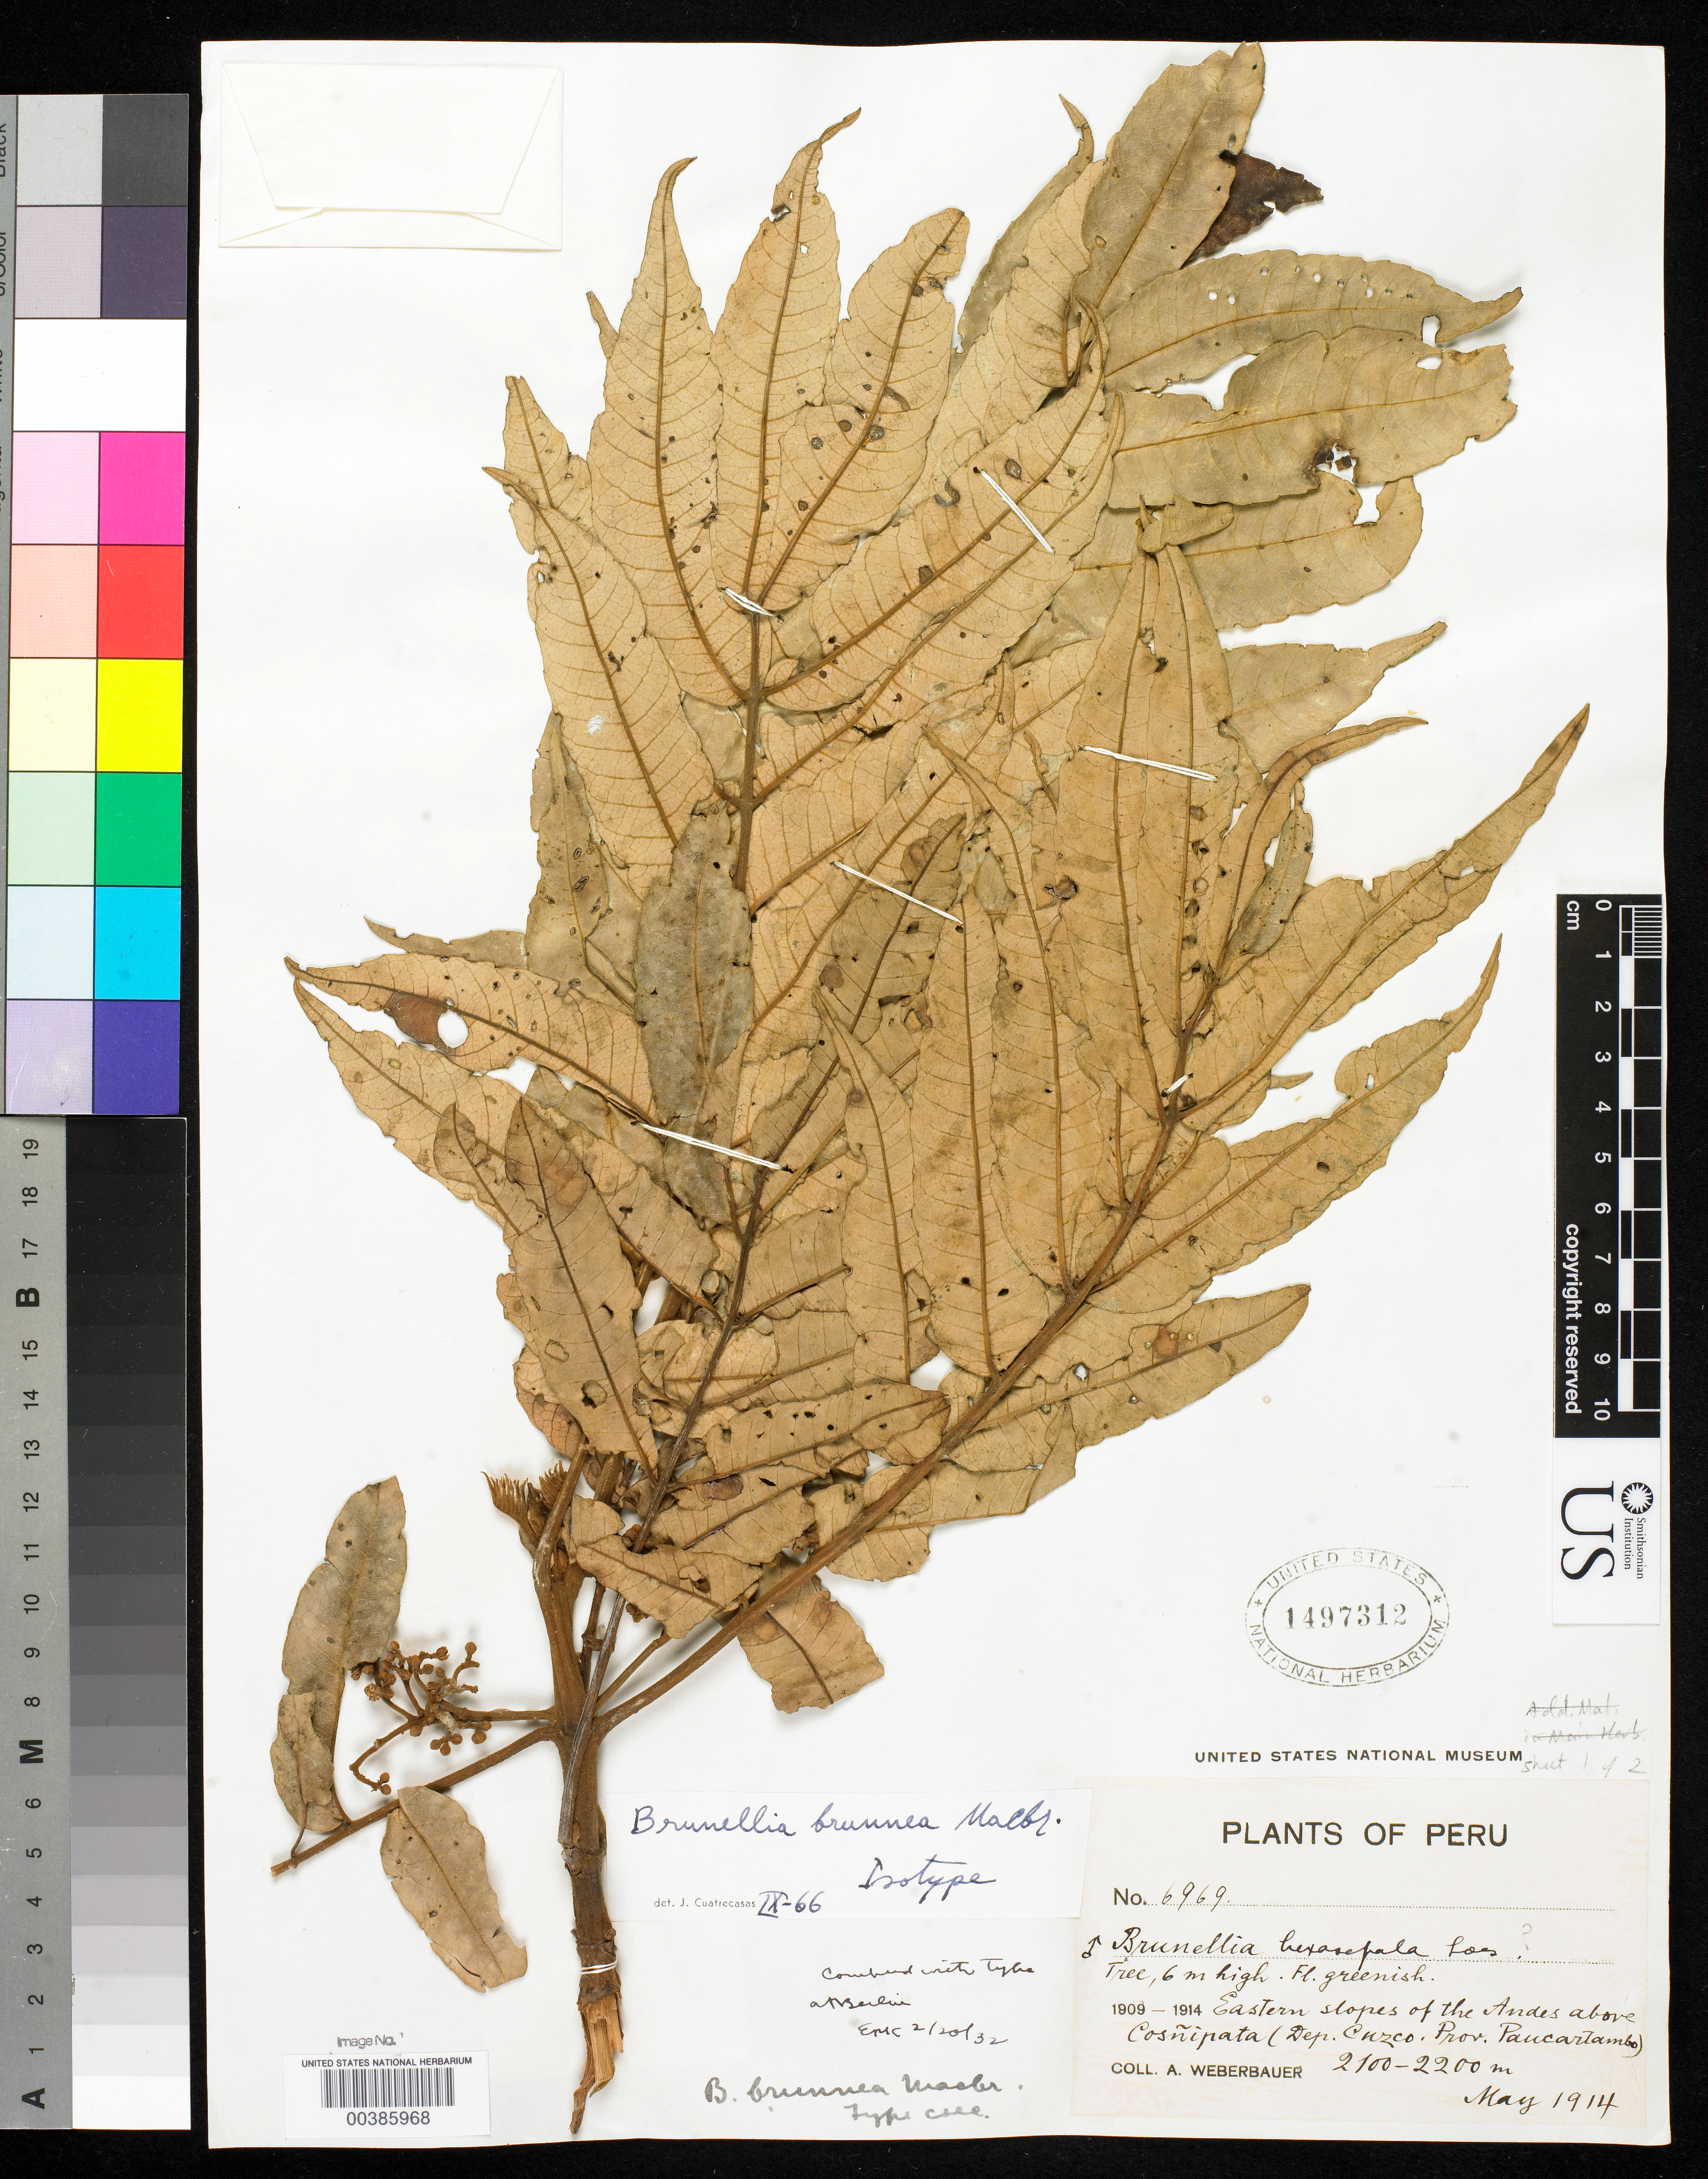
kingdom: Plantae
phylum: Tracheophyta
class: Magnoliopsida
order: Oxalidales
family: Brunelliaceae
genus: Brunellia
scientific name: Brunellia brunnea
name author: J.F. Macbr.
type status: Isotype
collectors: A. Weberbauer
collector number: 6969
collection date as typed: May 1914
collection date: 1914-05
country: Peru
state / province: Cusco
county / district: Paucartambo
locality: Andes Mountains, Cosñipata, Tambomayo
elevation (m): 2100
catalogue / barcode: US 1497312